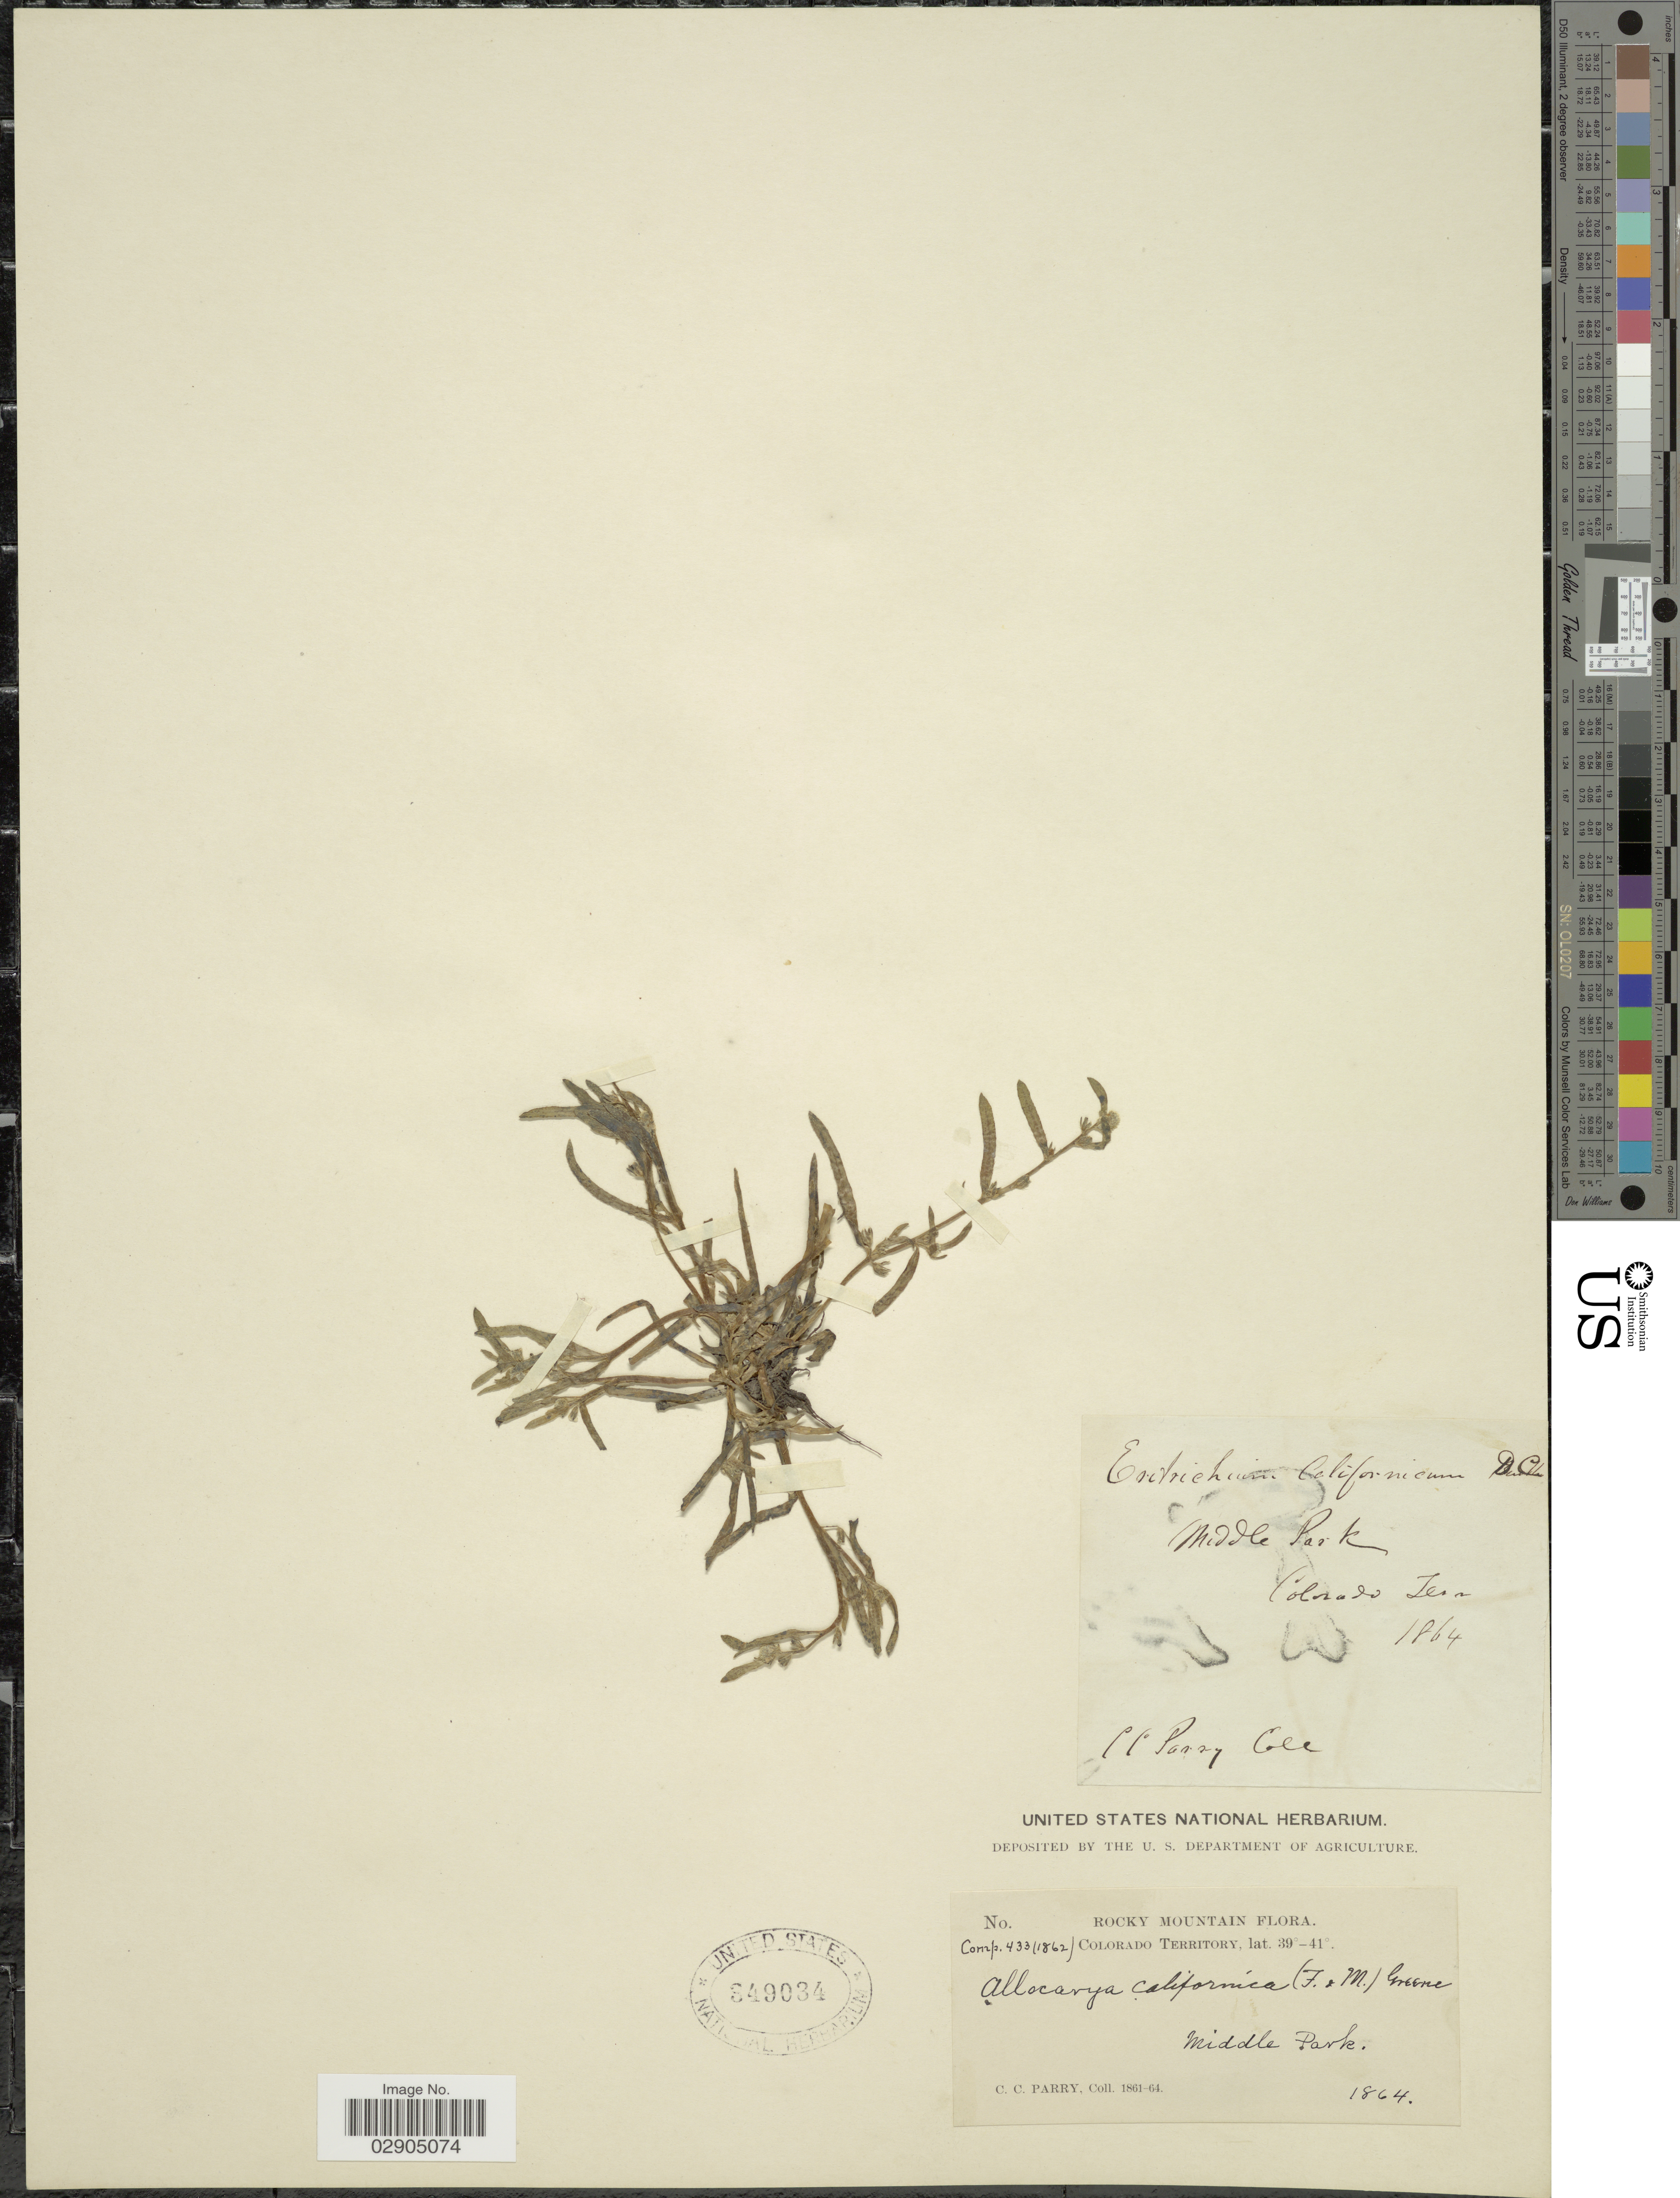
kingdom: Plantae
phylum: Tracheophyta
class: Magnoliopsida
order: Boraginales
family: Boraginaceae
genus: Allocarya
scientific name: Allocarya californica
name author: (Fisch. & C.A. Mey.) Greene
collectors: C. C. Parry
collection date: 1864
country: United States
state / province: Colorado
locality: Rocky Mountain. Middle Park.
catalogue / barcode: US 849034